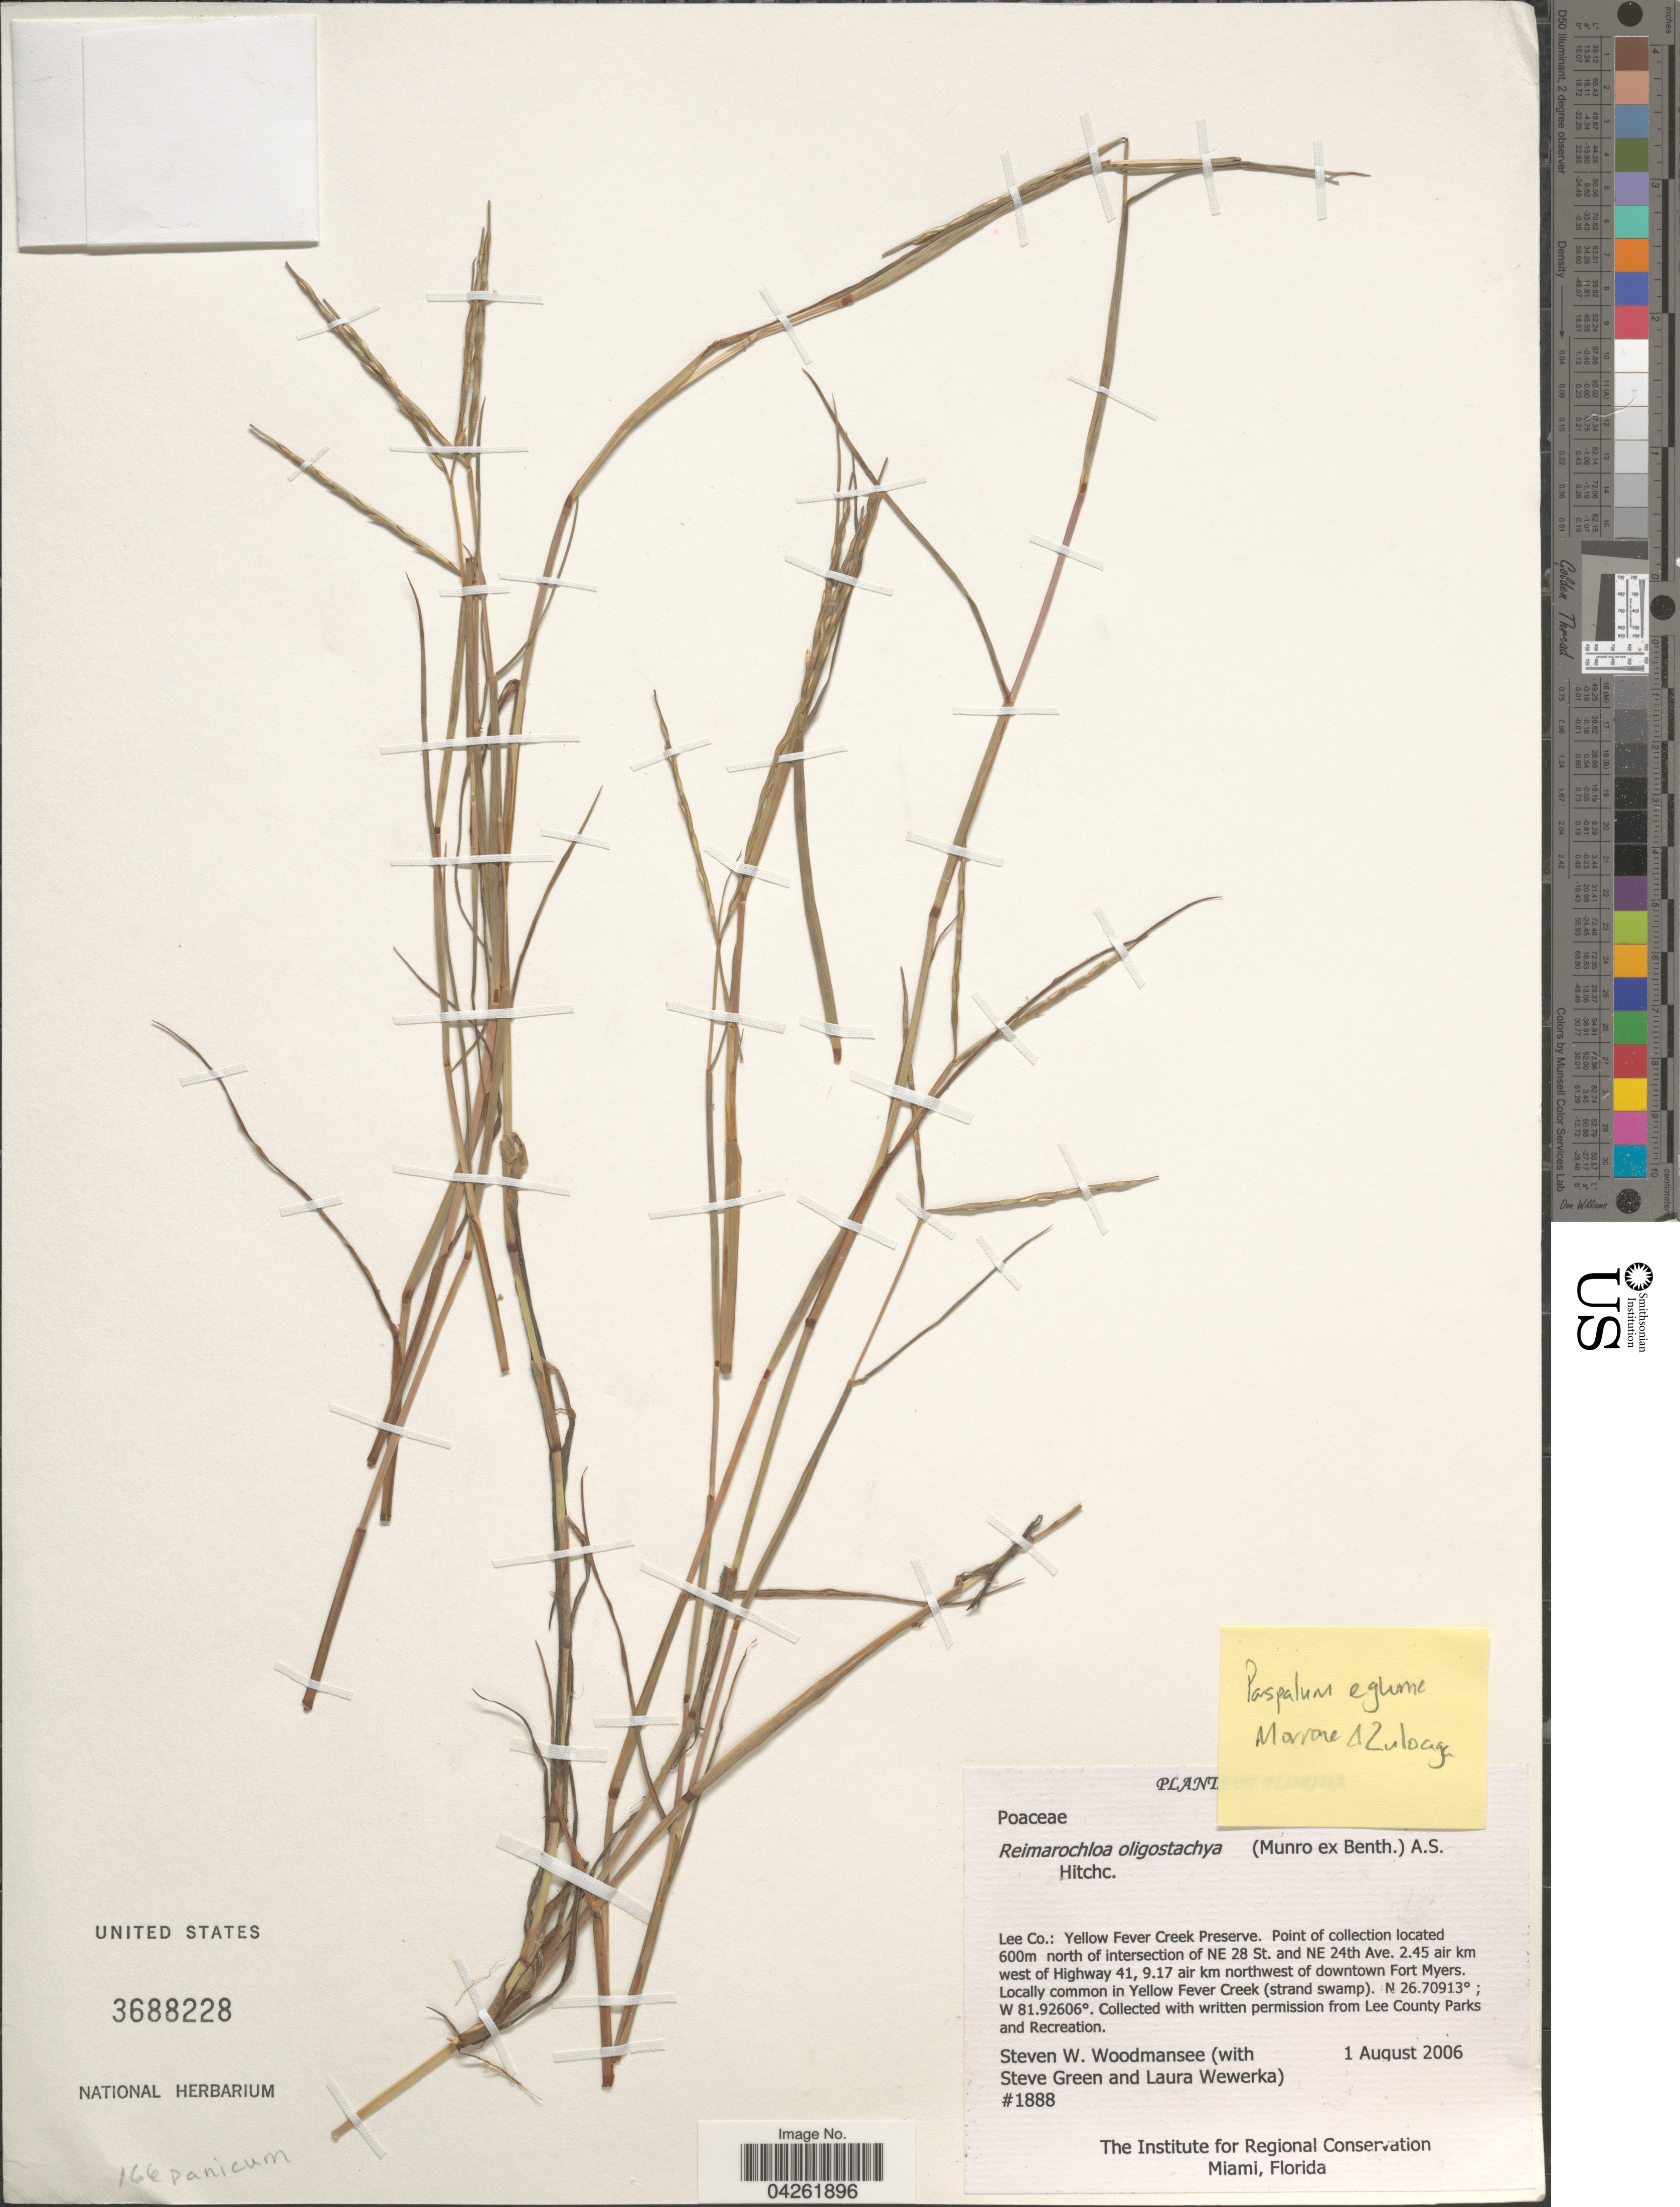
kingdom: Plantae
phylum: Tracheophyta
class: Liliopsida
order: Poales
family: Poaceae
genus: Paspalum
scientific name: Paspalum eglume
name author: Morrone & Zuloaga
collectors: S. Woodmansee, S. Green & L. Wewerka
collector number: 1888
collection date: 2006-08-01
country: United States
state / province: Florida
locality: Lee Co.: Yellow Fever Creek Preserve. Point of collection located 600m north of intersection of NE 28 St. and NE 24th Ave. 2.45 air km west of Highway 41, 9.17 air km northwest of downton Fort Myers. Locally common in Yellow Fever Creek (strand swamp).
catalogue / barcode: US 3688228